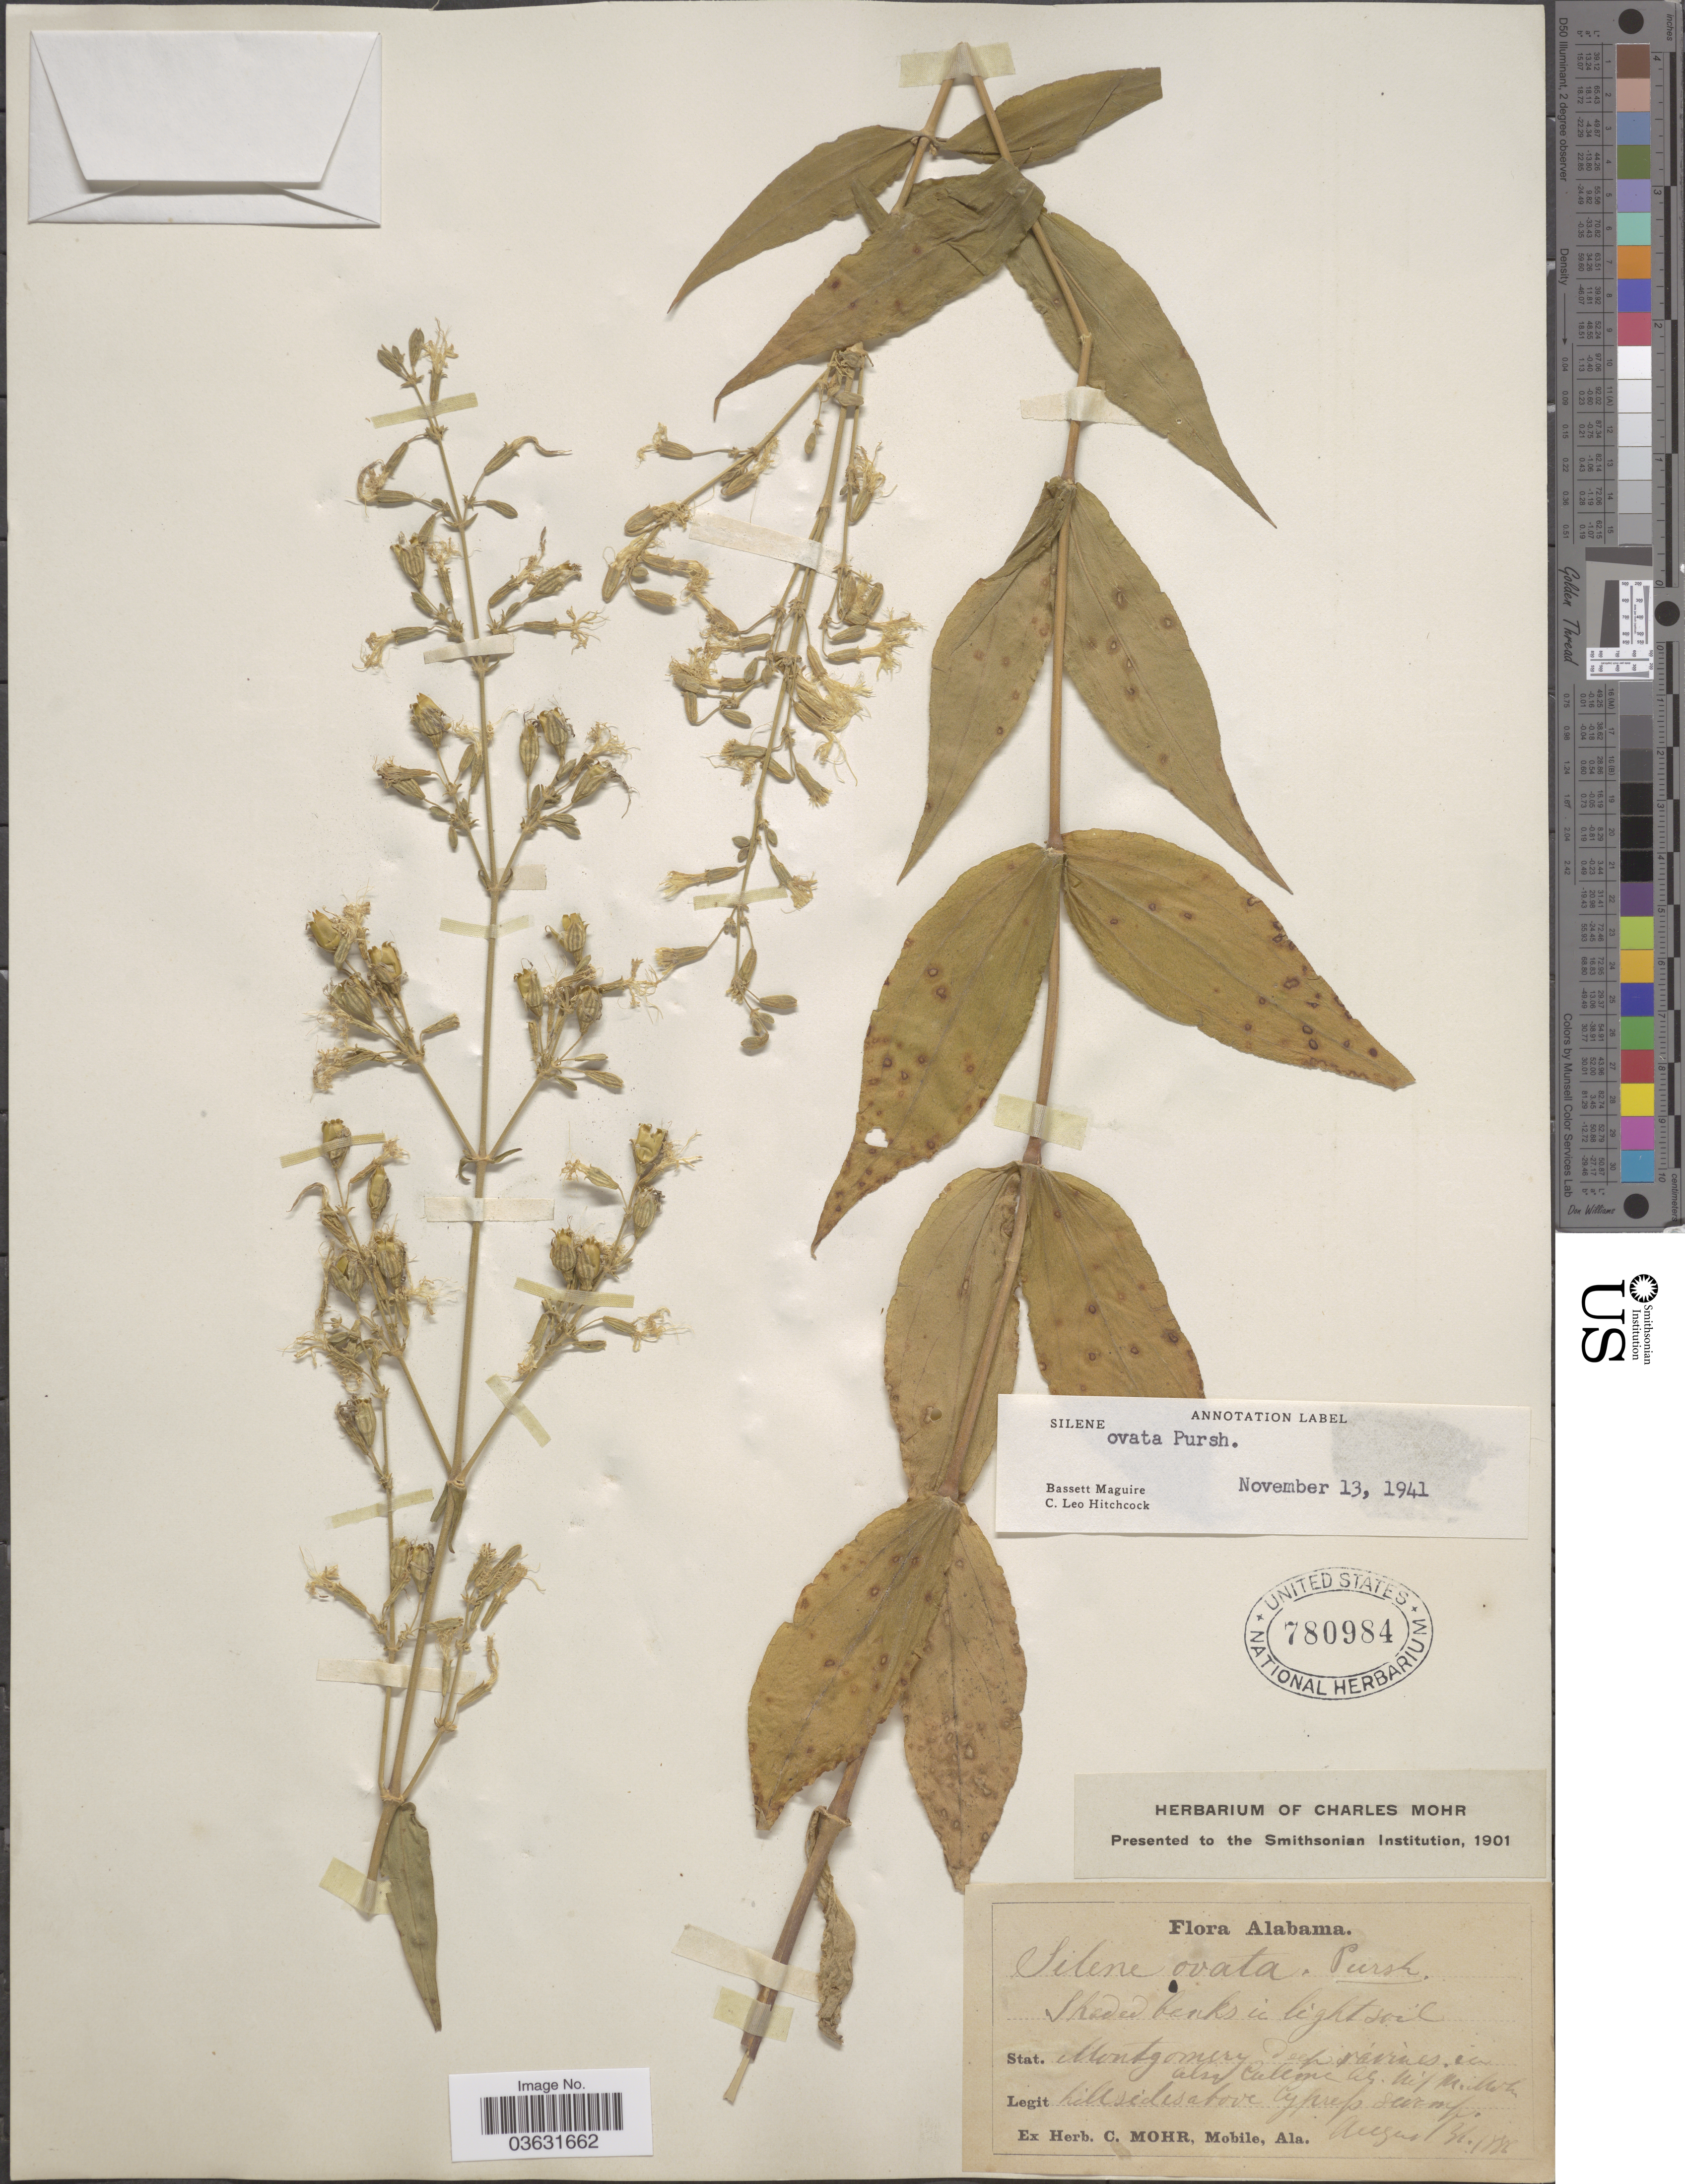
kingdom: Plantae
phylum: Tracheophyta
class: Magnoliopsida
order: Caryophyllales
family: Caryophyllaceae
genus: Silene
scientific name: Silene ovata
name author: Pursh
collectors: Mohr, C. T. (herbarium)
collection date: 1886-08-31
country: United States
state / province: Alabama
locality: Stat. Montgomery deep ravines. Hillsides above Cypress Swamp.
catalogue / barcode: US 780984